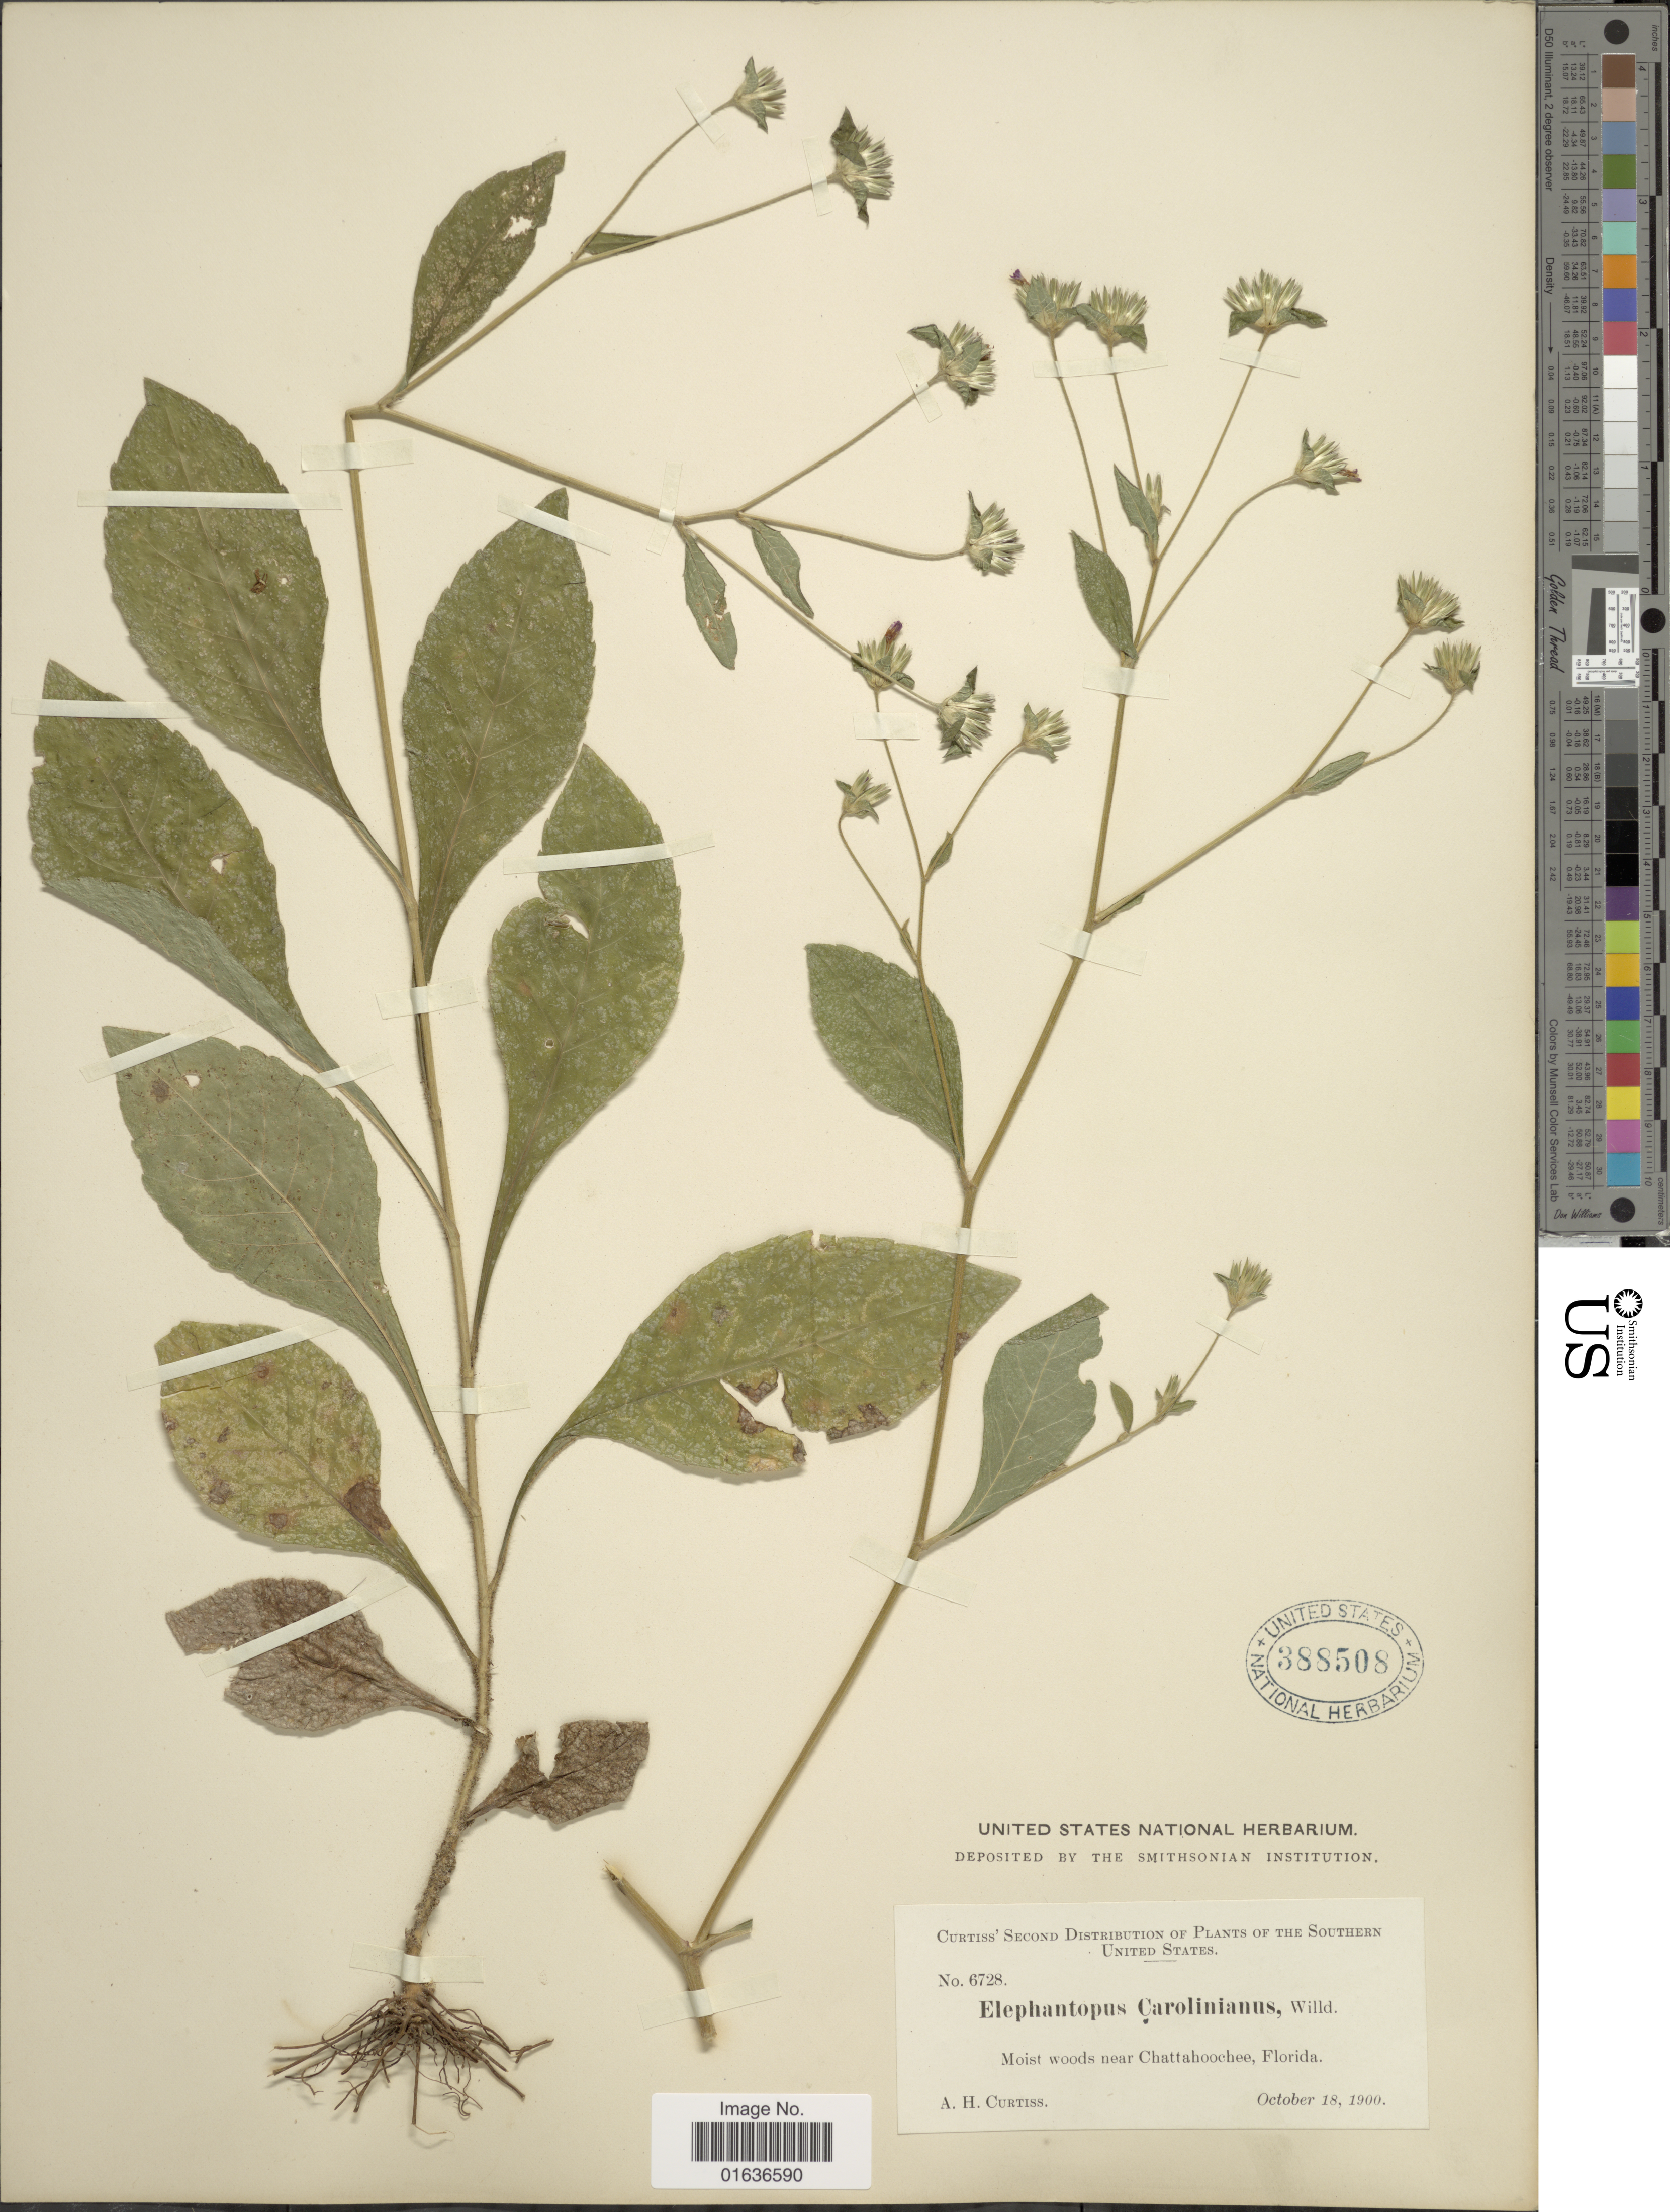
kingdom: Plantae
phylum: Tracheophyta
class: Magnoliopsida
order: Asterales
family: Asteraceae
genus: Elephantopus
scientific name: Elephantopus carolinianus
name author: Raeusch.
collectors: A. H. Curtiss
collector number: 6728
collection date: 1900-10-18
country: United States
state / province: Florida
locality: Moist woods near Chattahoochee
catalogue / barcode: US 388508